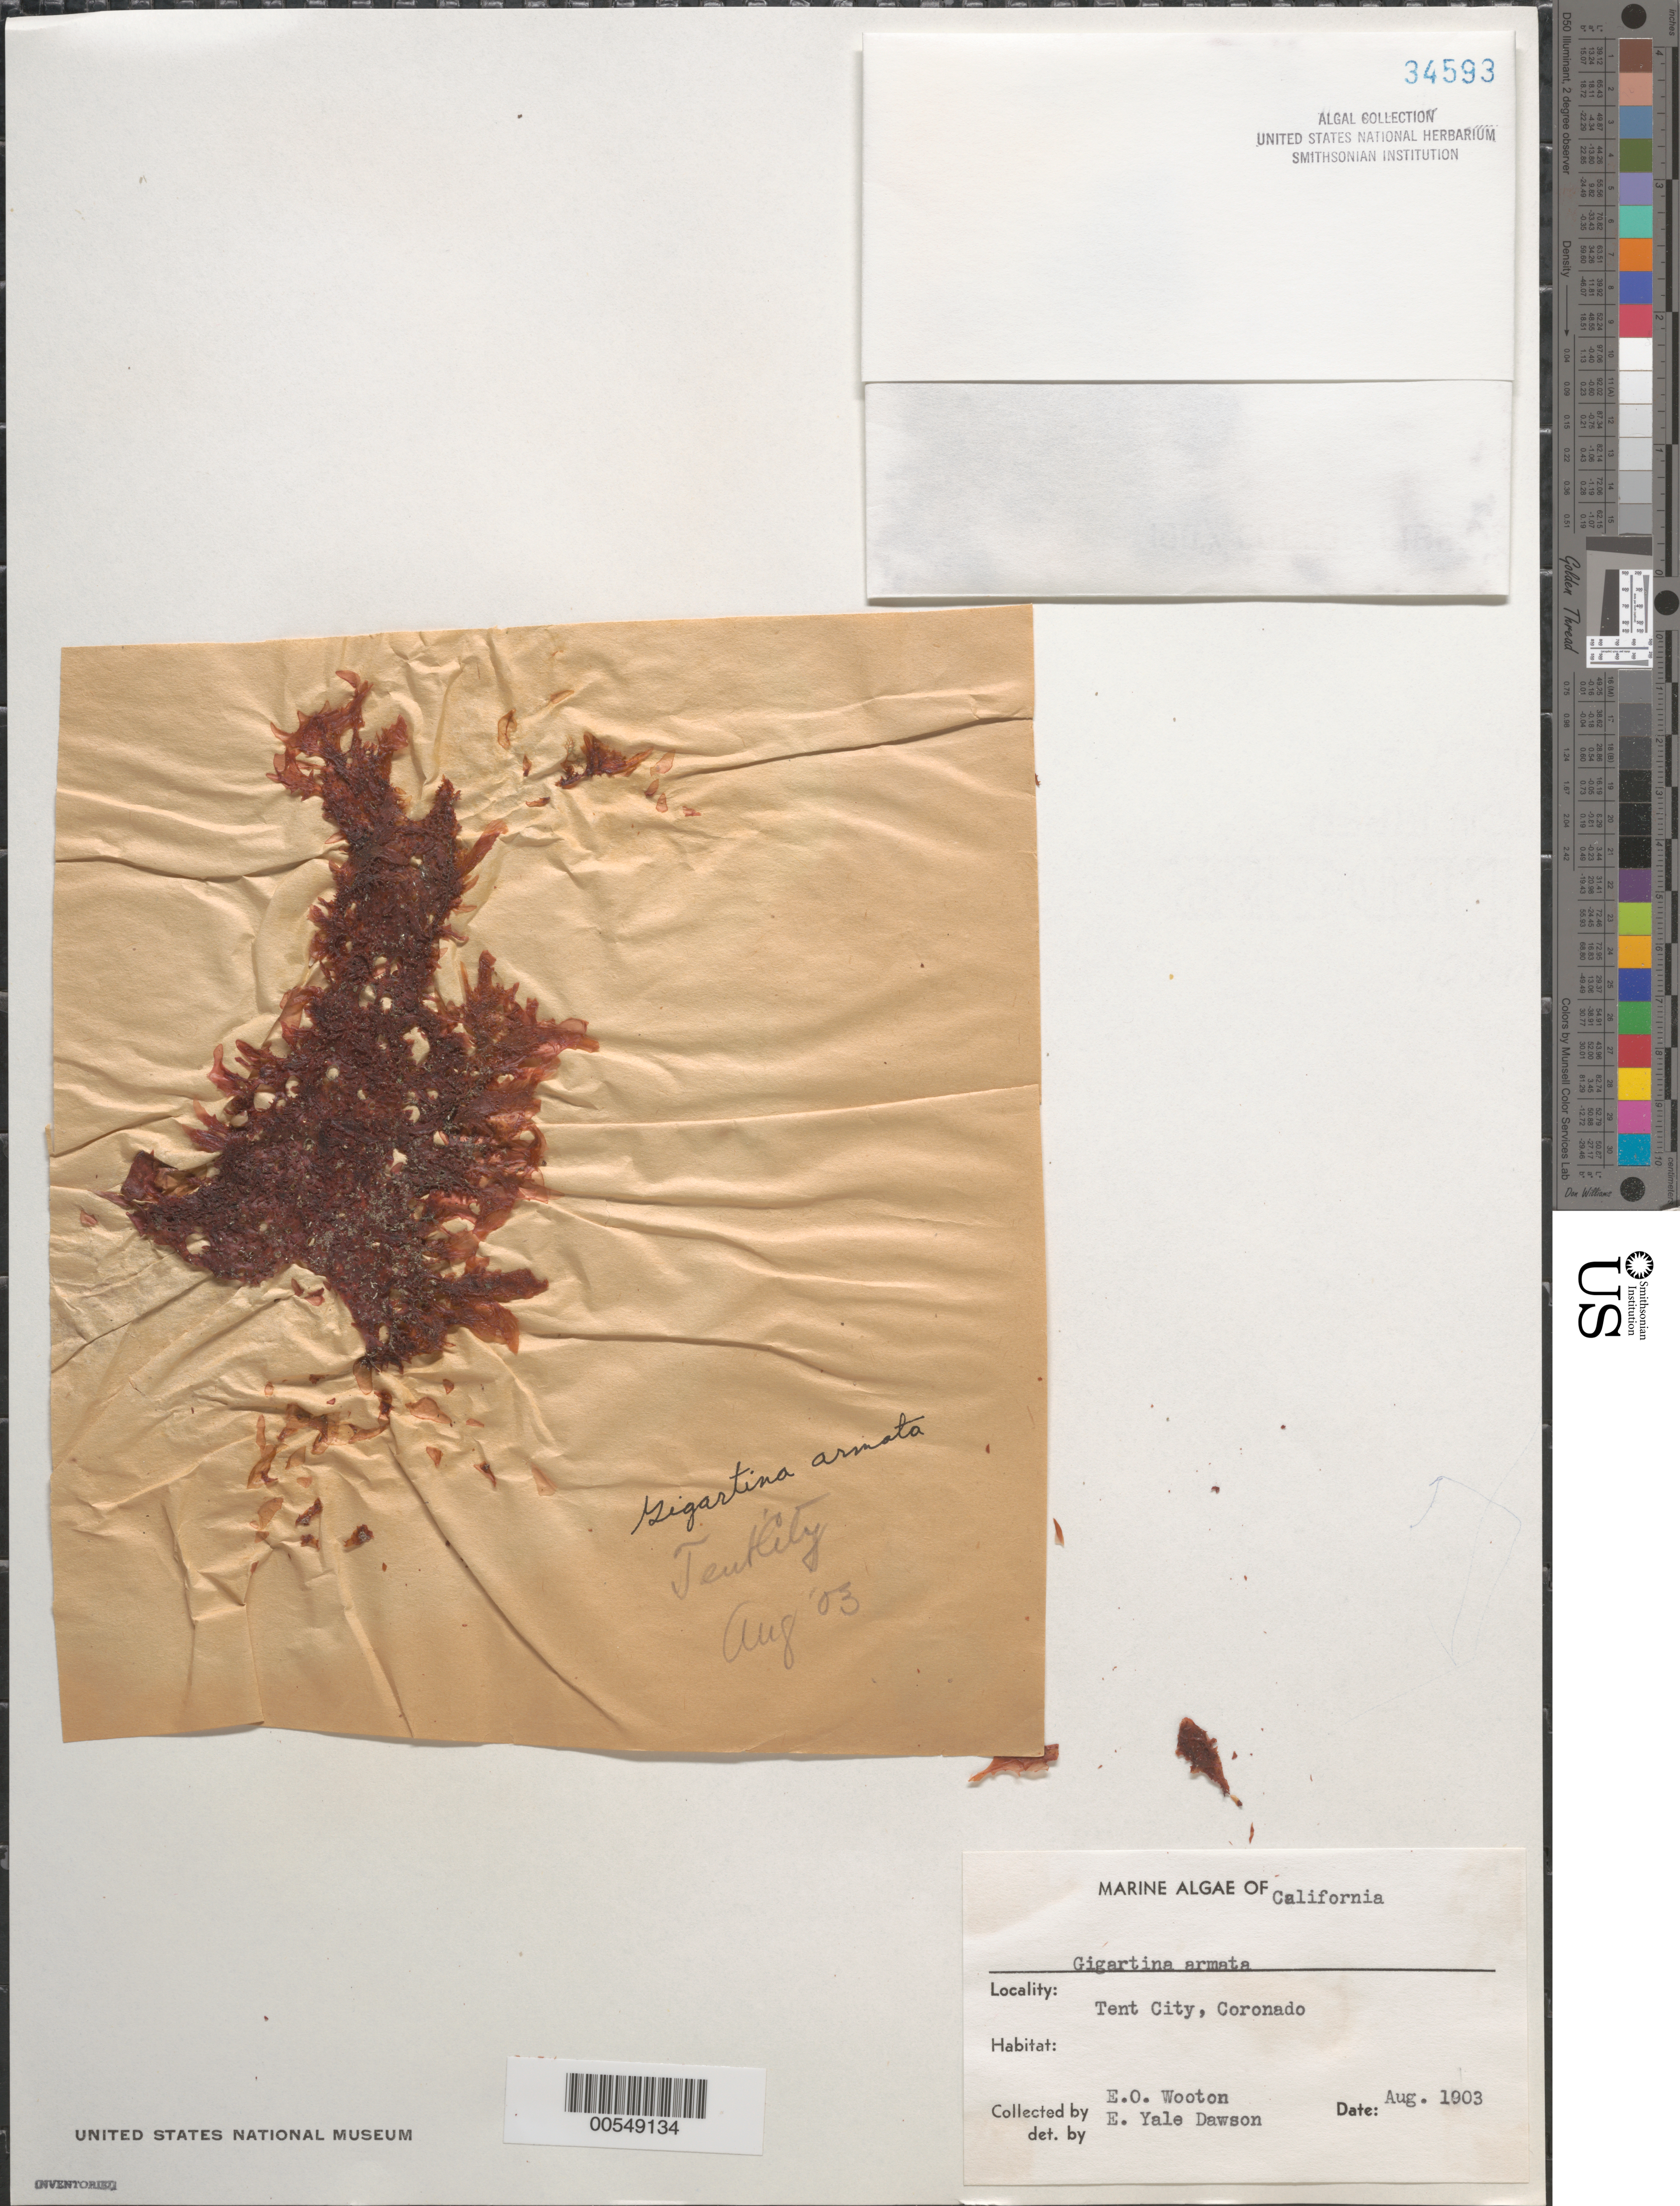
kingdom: Plantae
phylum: Rhodophyta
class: Florideophyceae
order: Gigartinales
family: Gigartinaceae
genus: Chondracanthus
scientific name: Chondracanthus spinosus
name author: (Kütz.) Guiry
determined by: Algae name updating Project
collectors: E. O. Wooton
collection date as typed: Aug 1903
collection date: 1903-08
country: United States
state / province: California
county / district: San Diego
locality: Tent City, Coronado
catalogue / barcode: US 34593